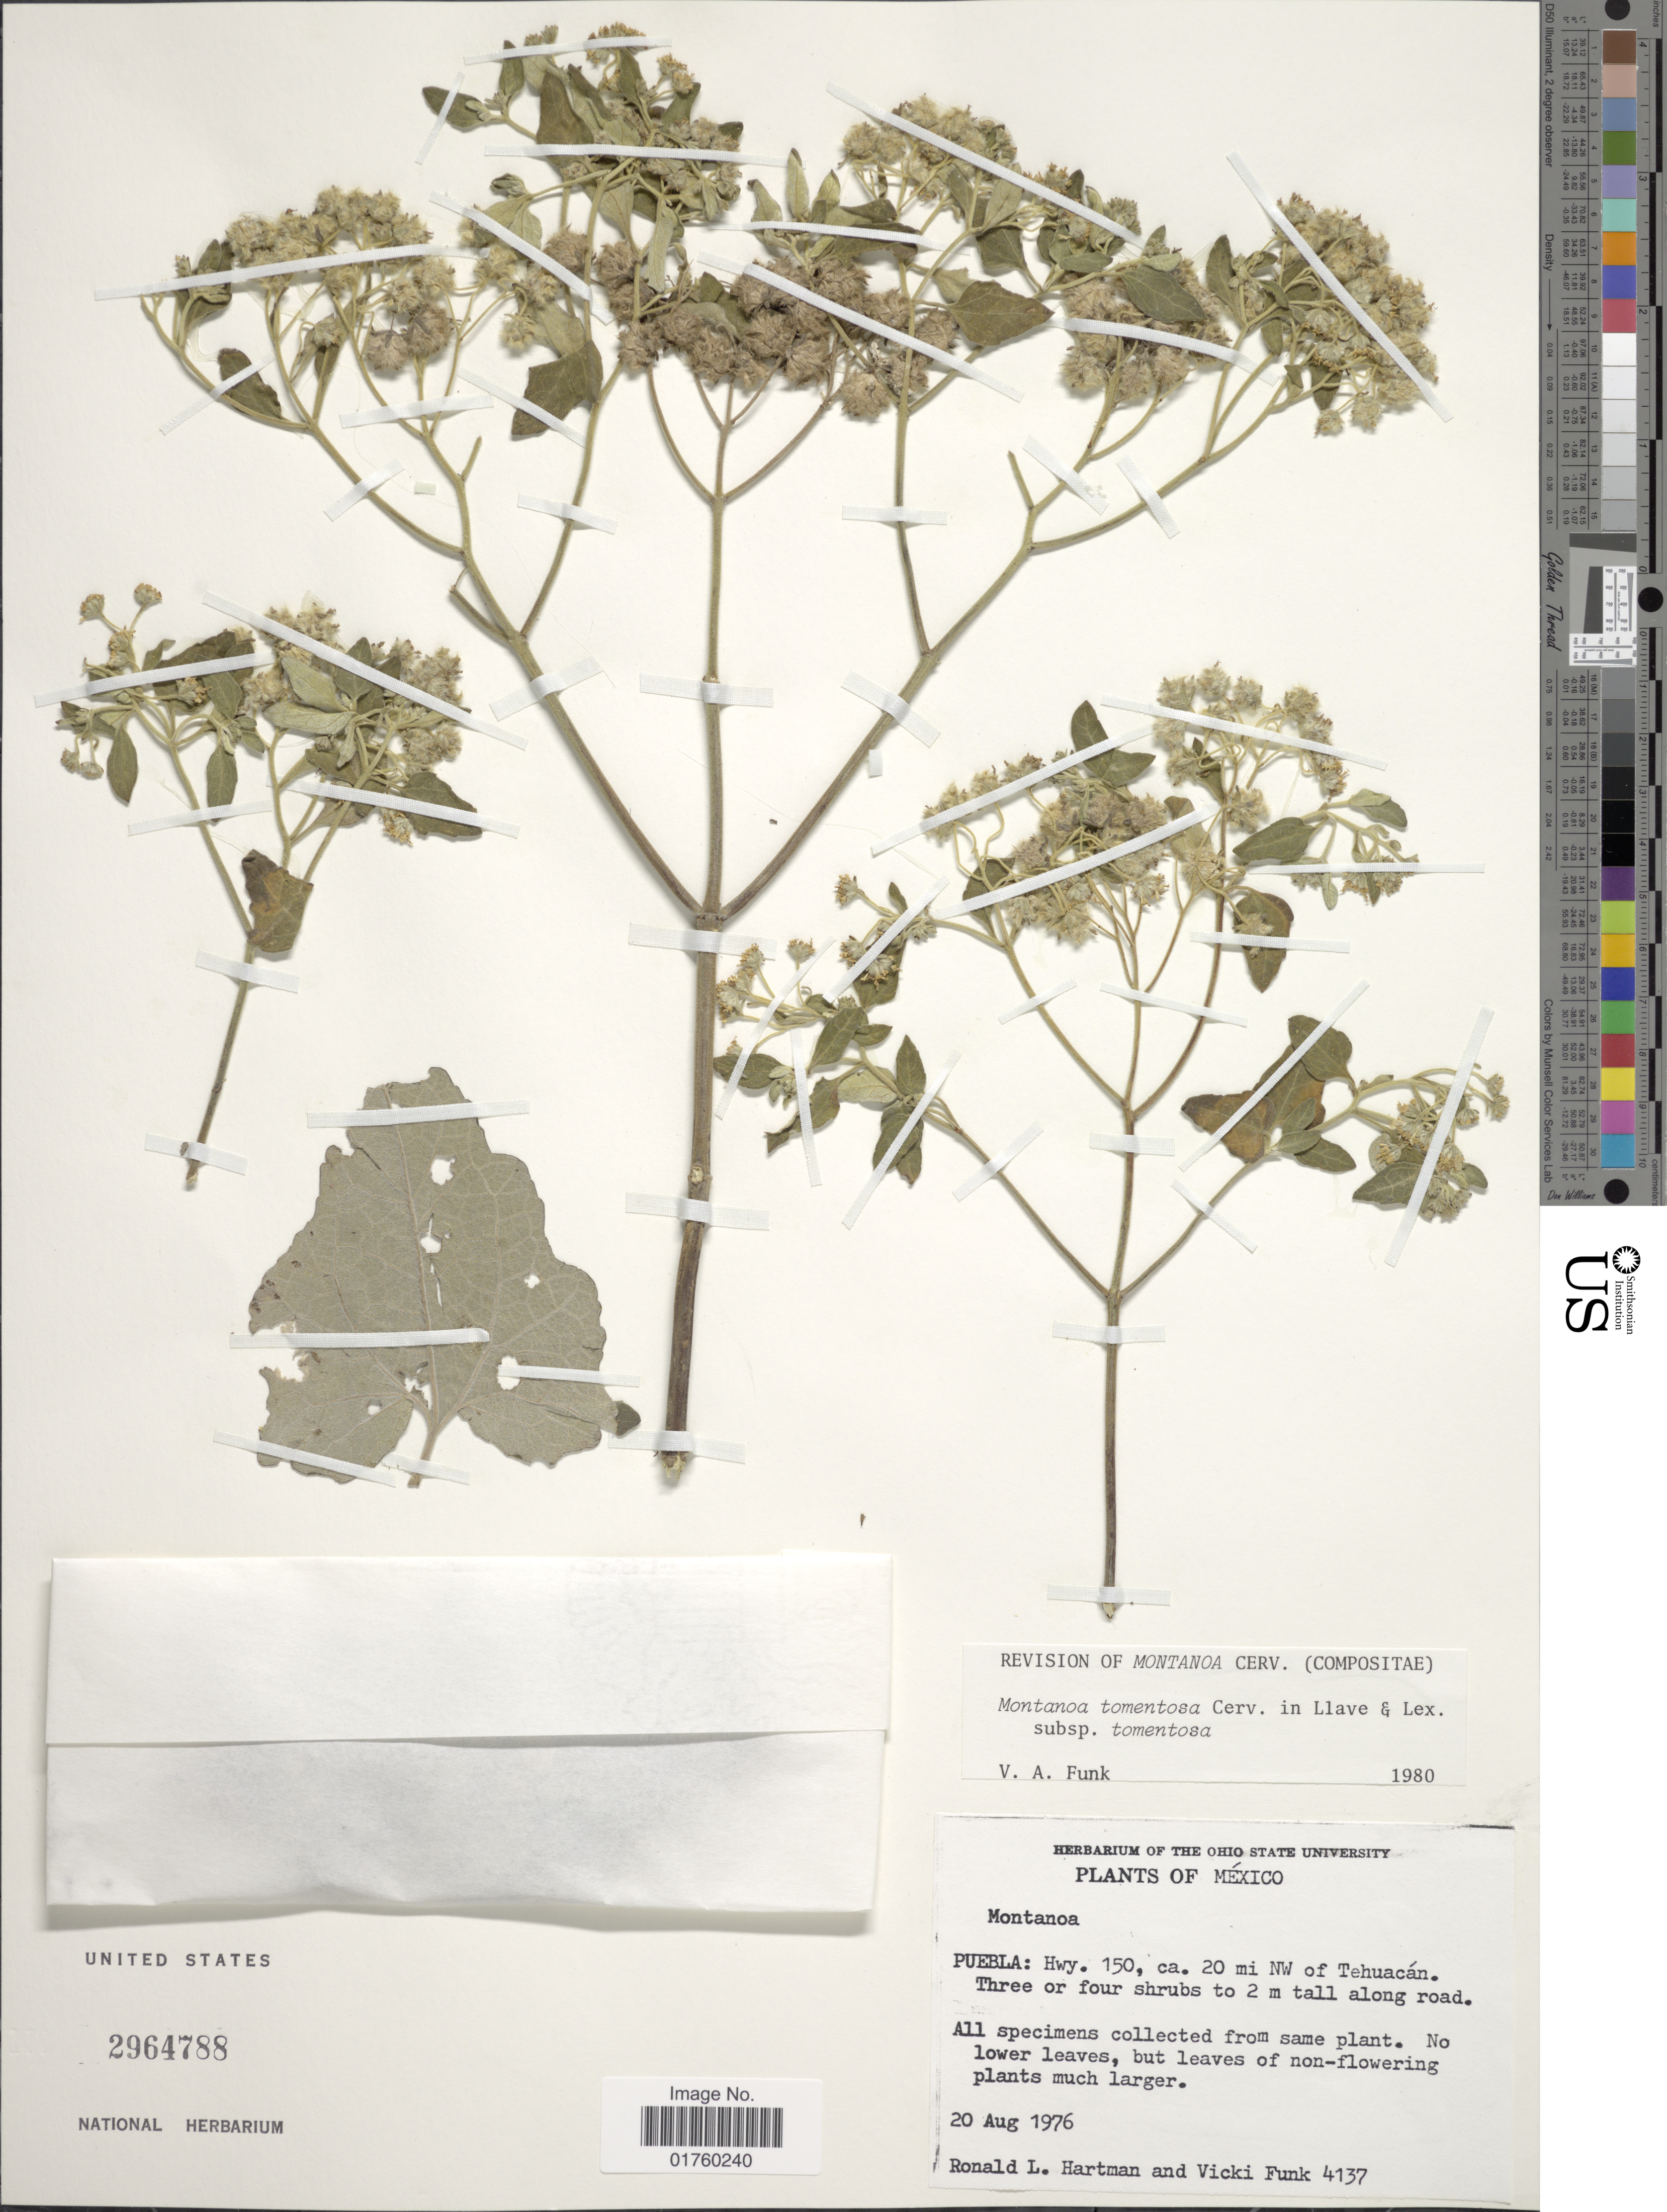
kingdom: Plantae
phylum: Tracheophyta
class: Magnoliopsida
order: Asterales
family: Asteraceae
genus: Montanoa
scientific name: Montanoa tomentosa subsp. tomentosa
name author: Cerv.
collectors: R. Hartman & V. Funk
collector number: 4137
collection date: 1976-08-20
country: Mexico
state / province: Puebla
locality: Hwy. 150, ca. 20 mi. NW to Tehuacan, along road.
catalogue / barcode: US 2964788